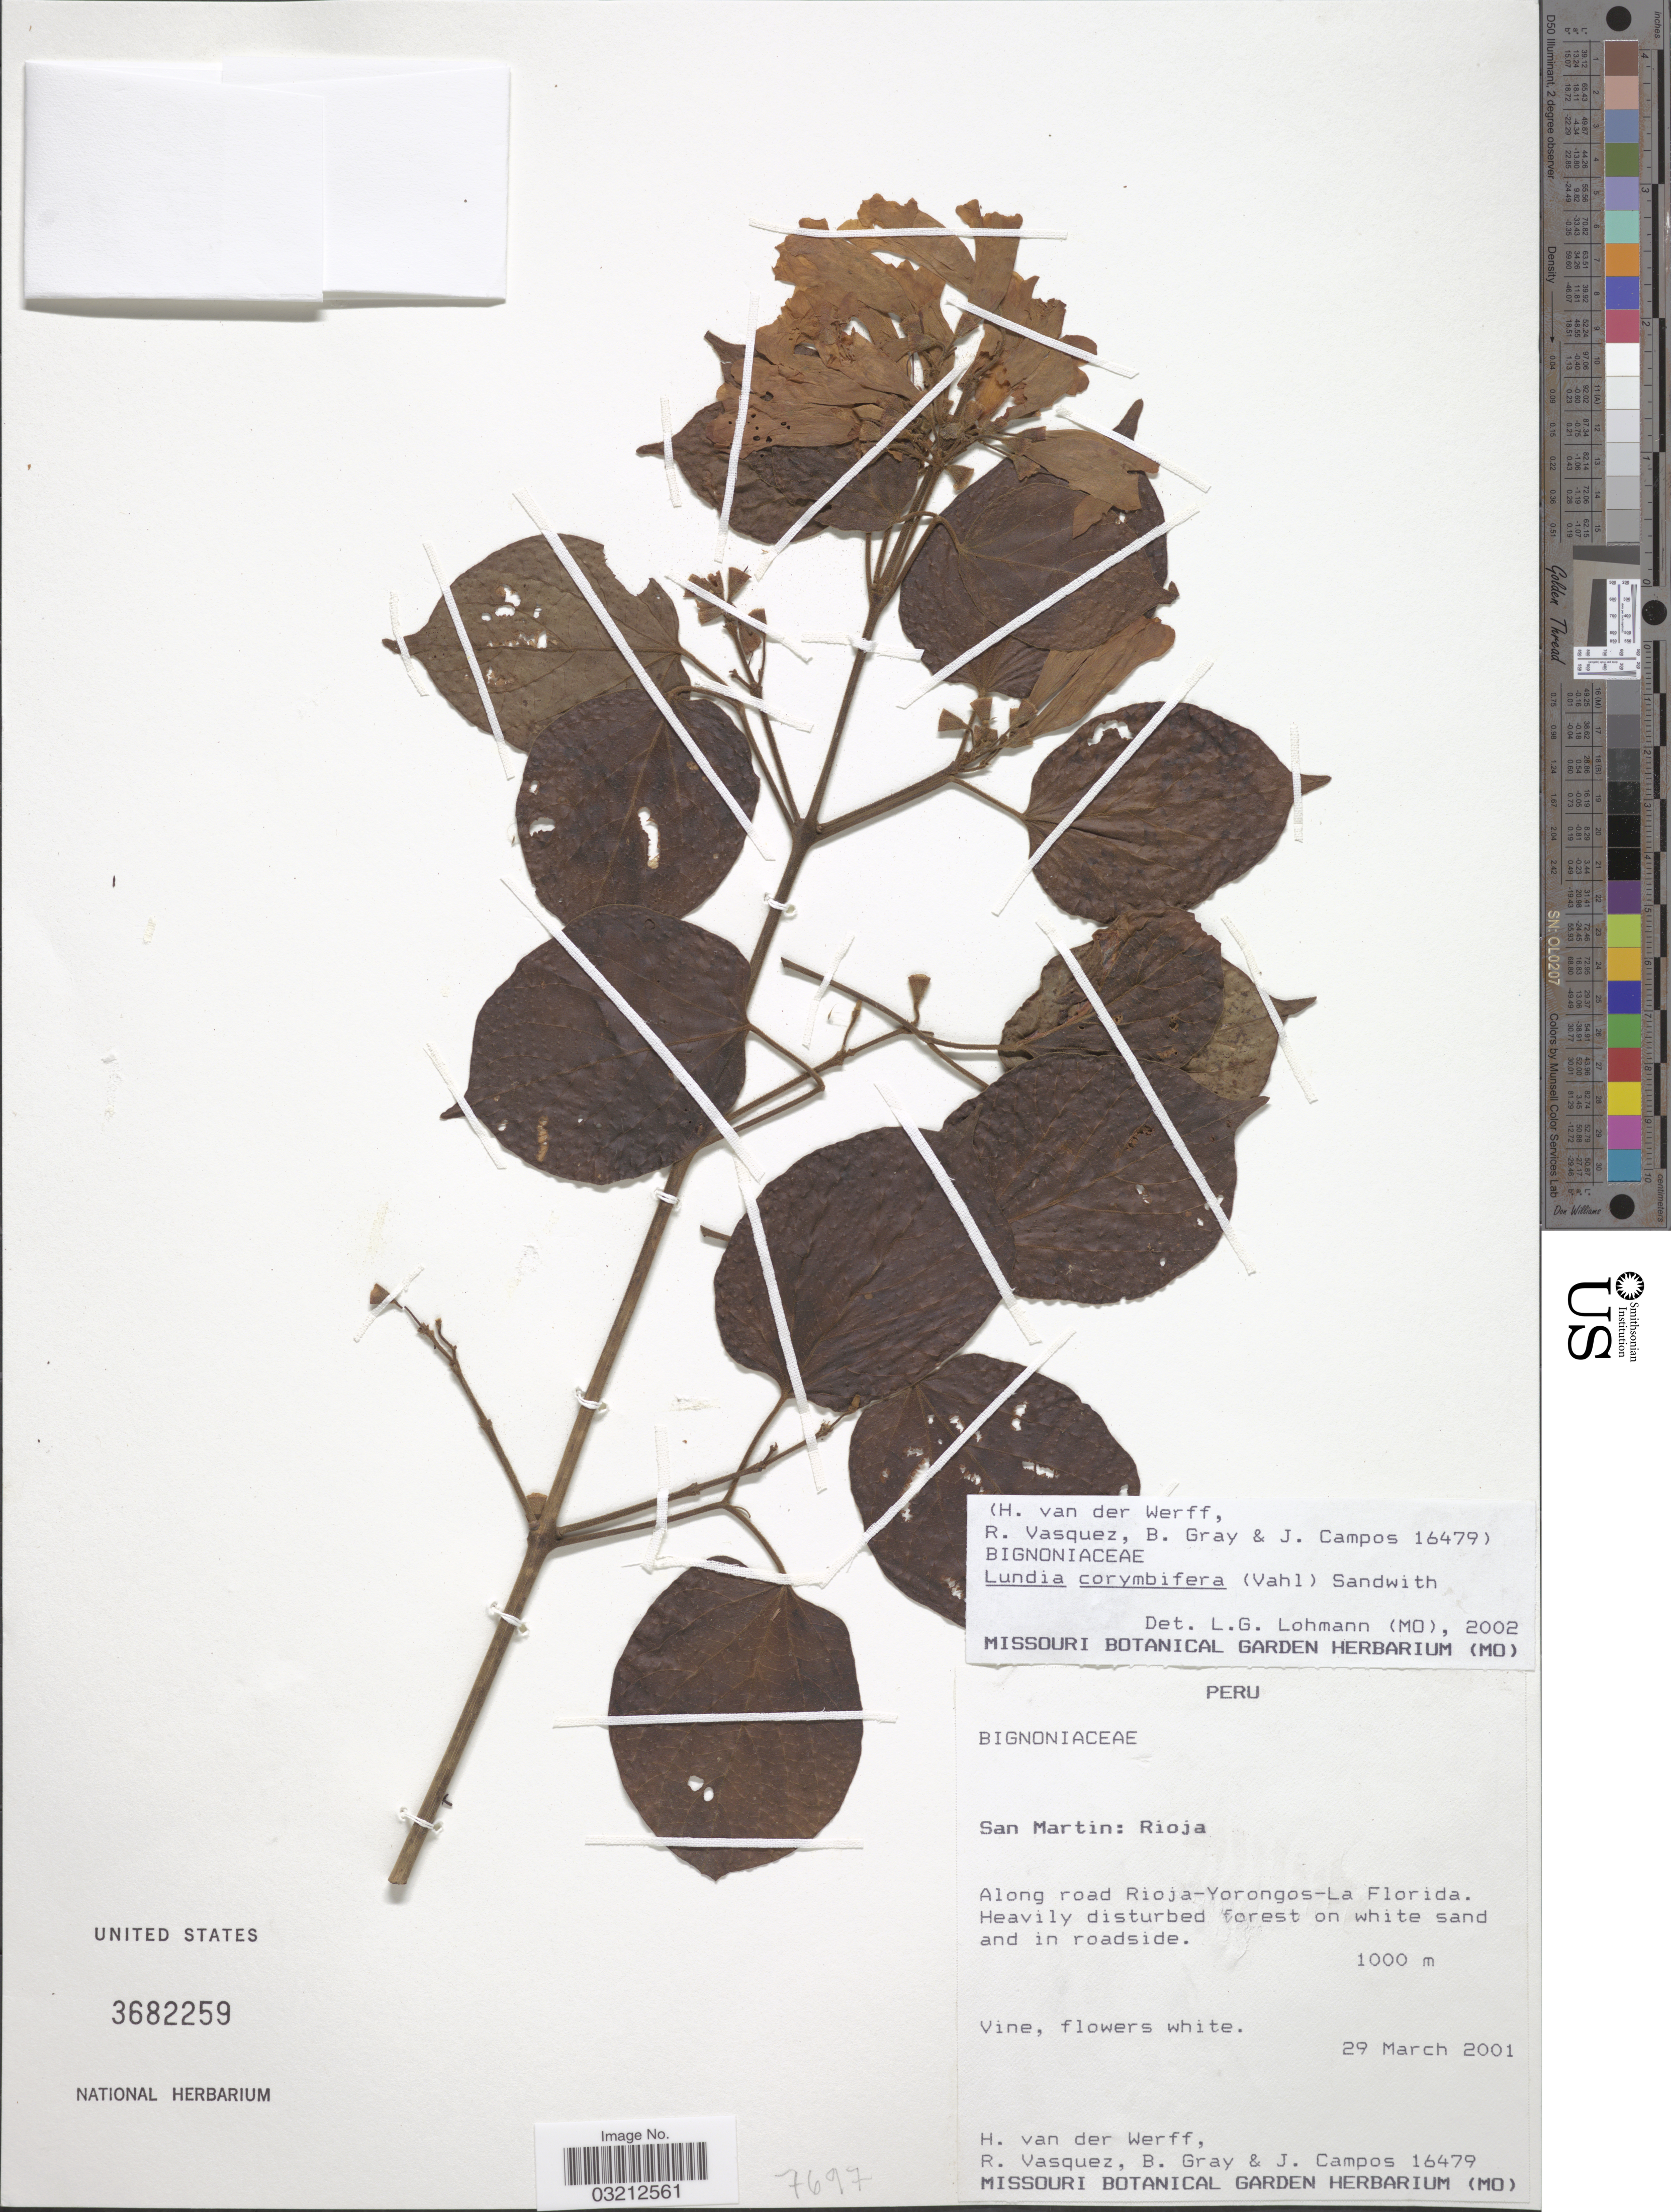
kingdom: Plantae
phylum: Tracheophyta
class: Magnoliopsida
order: Lamiales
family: Bignoniaceae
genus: Lundia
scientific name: Lundia corymbifera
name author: (Vahl) Sandwith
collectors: H. van der Werff, R. Vasquez, B. Gray & J. Campos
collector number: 16479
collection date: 2001-03-29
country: Peru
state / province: San Martín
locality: Rioja. Along road Rioja-Yorongos-La Florida.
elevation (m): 1000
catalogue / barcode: US 3682259